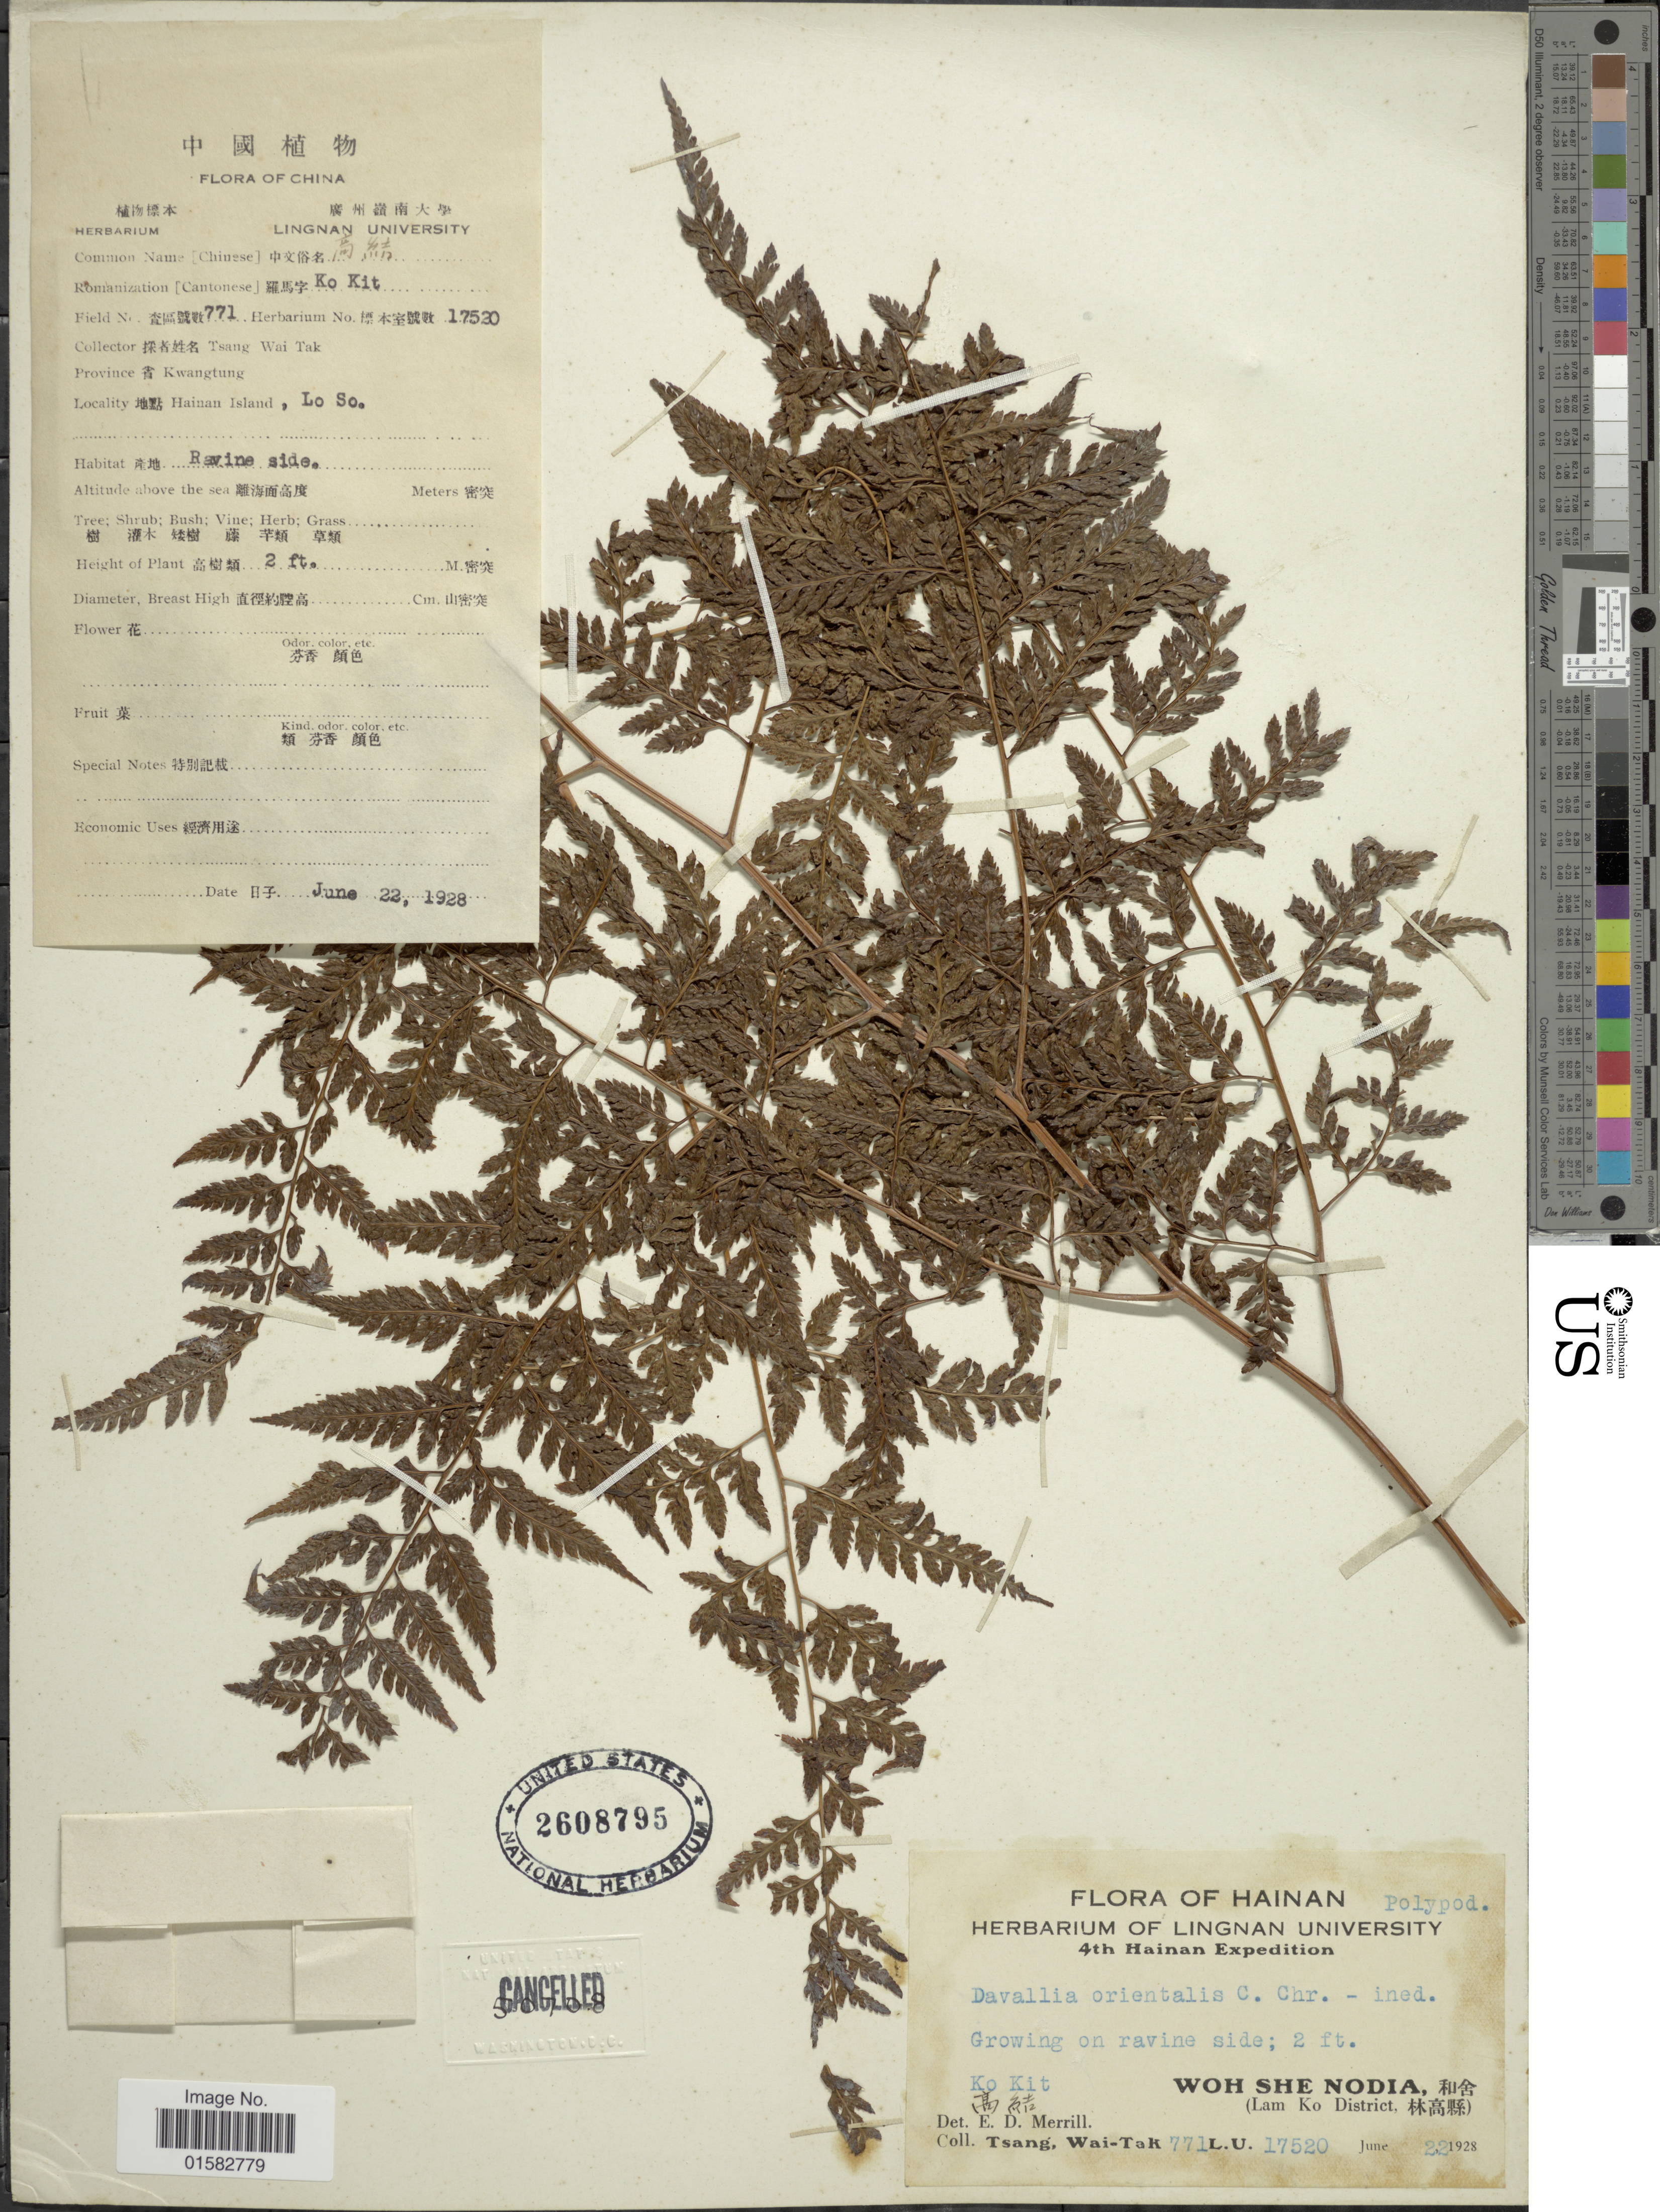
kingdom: Plantae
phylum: Tracheophyta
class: Polypodiopsida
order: Polypodiales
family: Davalliaceae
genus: Davallia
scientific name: Davallia divaricata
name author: Blume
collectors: W. T. Tsang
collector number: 771/17520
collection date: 1928-06-22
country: China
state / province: Hainan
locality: Kwangtung, Hainan Island, Lo So, Growing on ravine, Ko Kit, Woh She Nodia,X (Lam Ko District, X)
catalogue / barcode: US 2608795